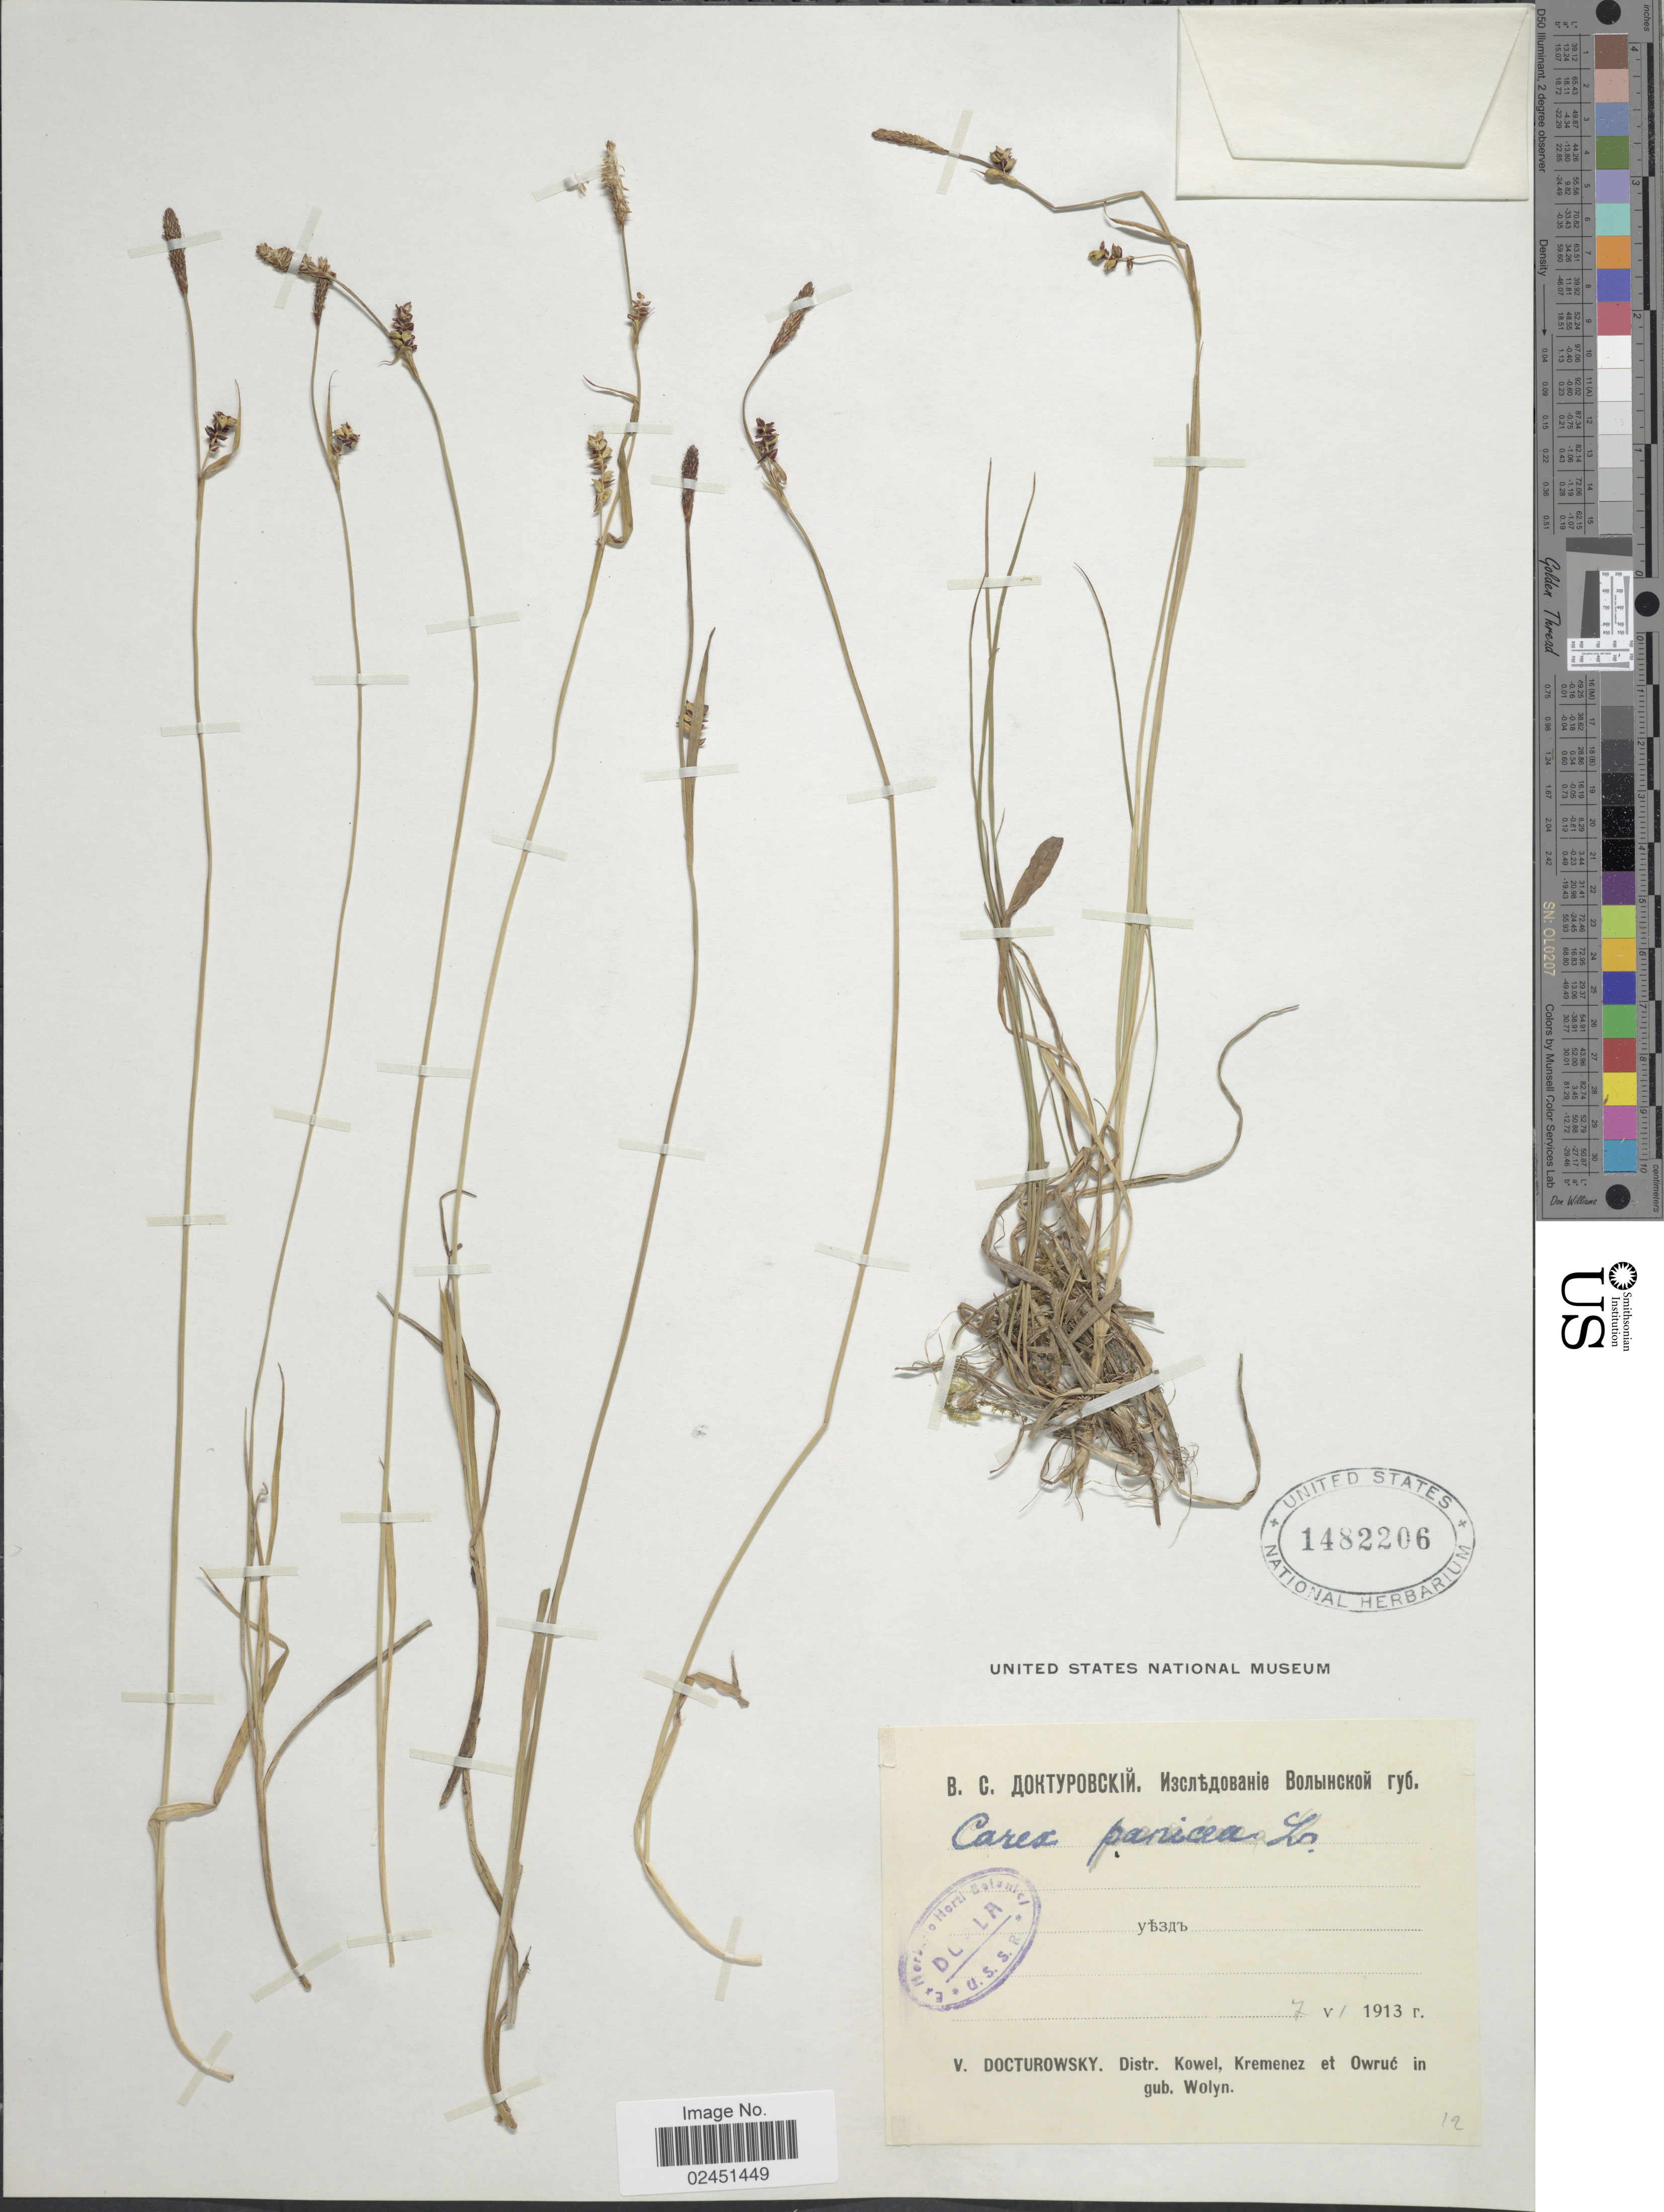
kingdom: Plantae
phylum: Tracheophyta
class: Liliopsida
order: Poales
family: Cyperaceae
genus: Carex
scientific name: Carex panicea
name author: L.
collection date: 1913-05-07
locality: V. Docturowsky, Distr. Kowel, Kremenez et Owruc in gub. Wolyn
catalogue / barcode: US 1482206